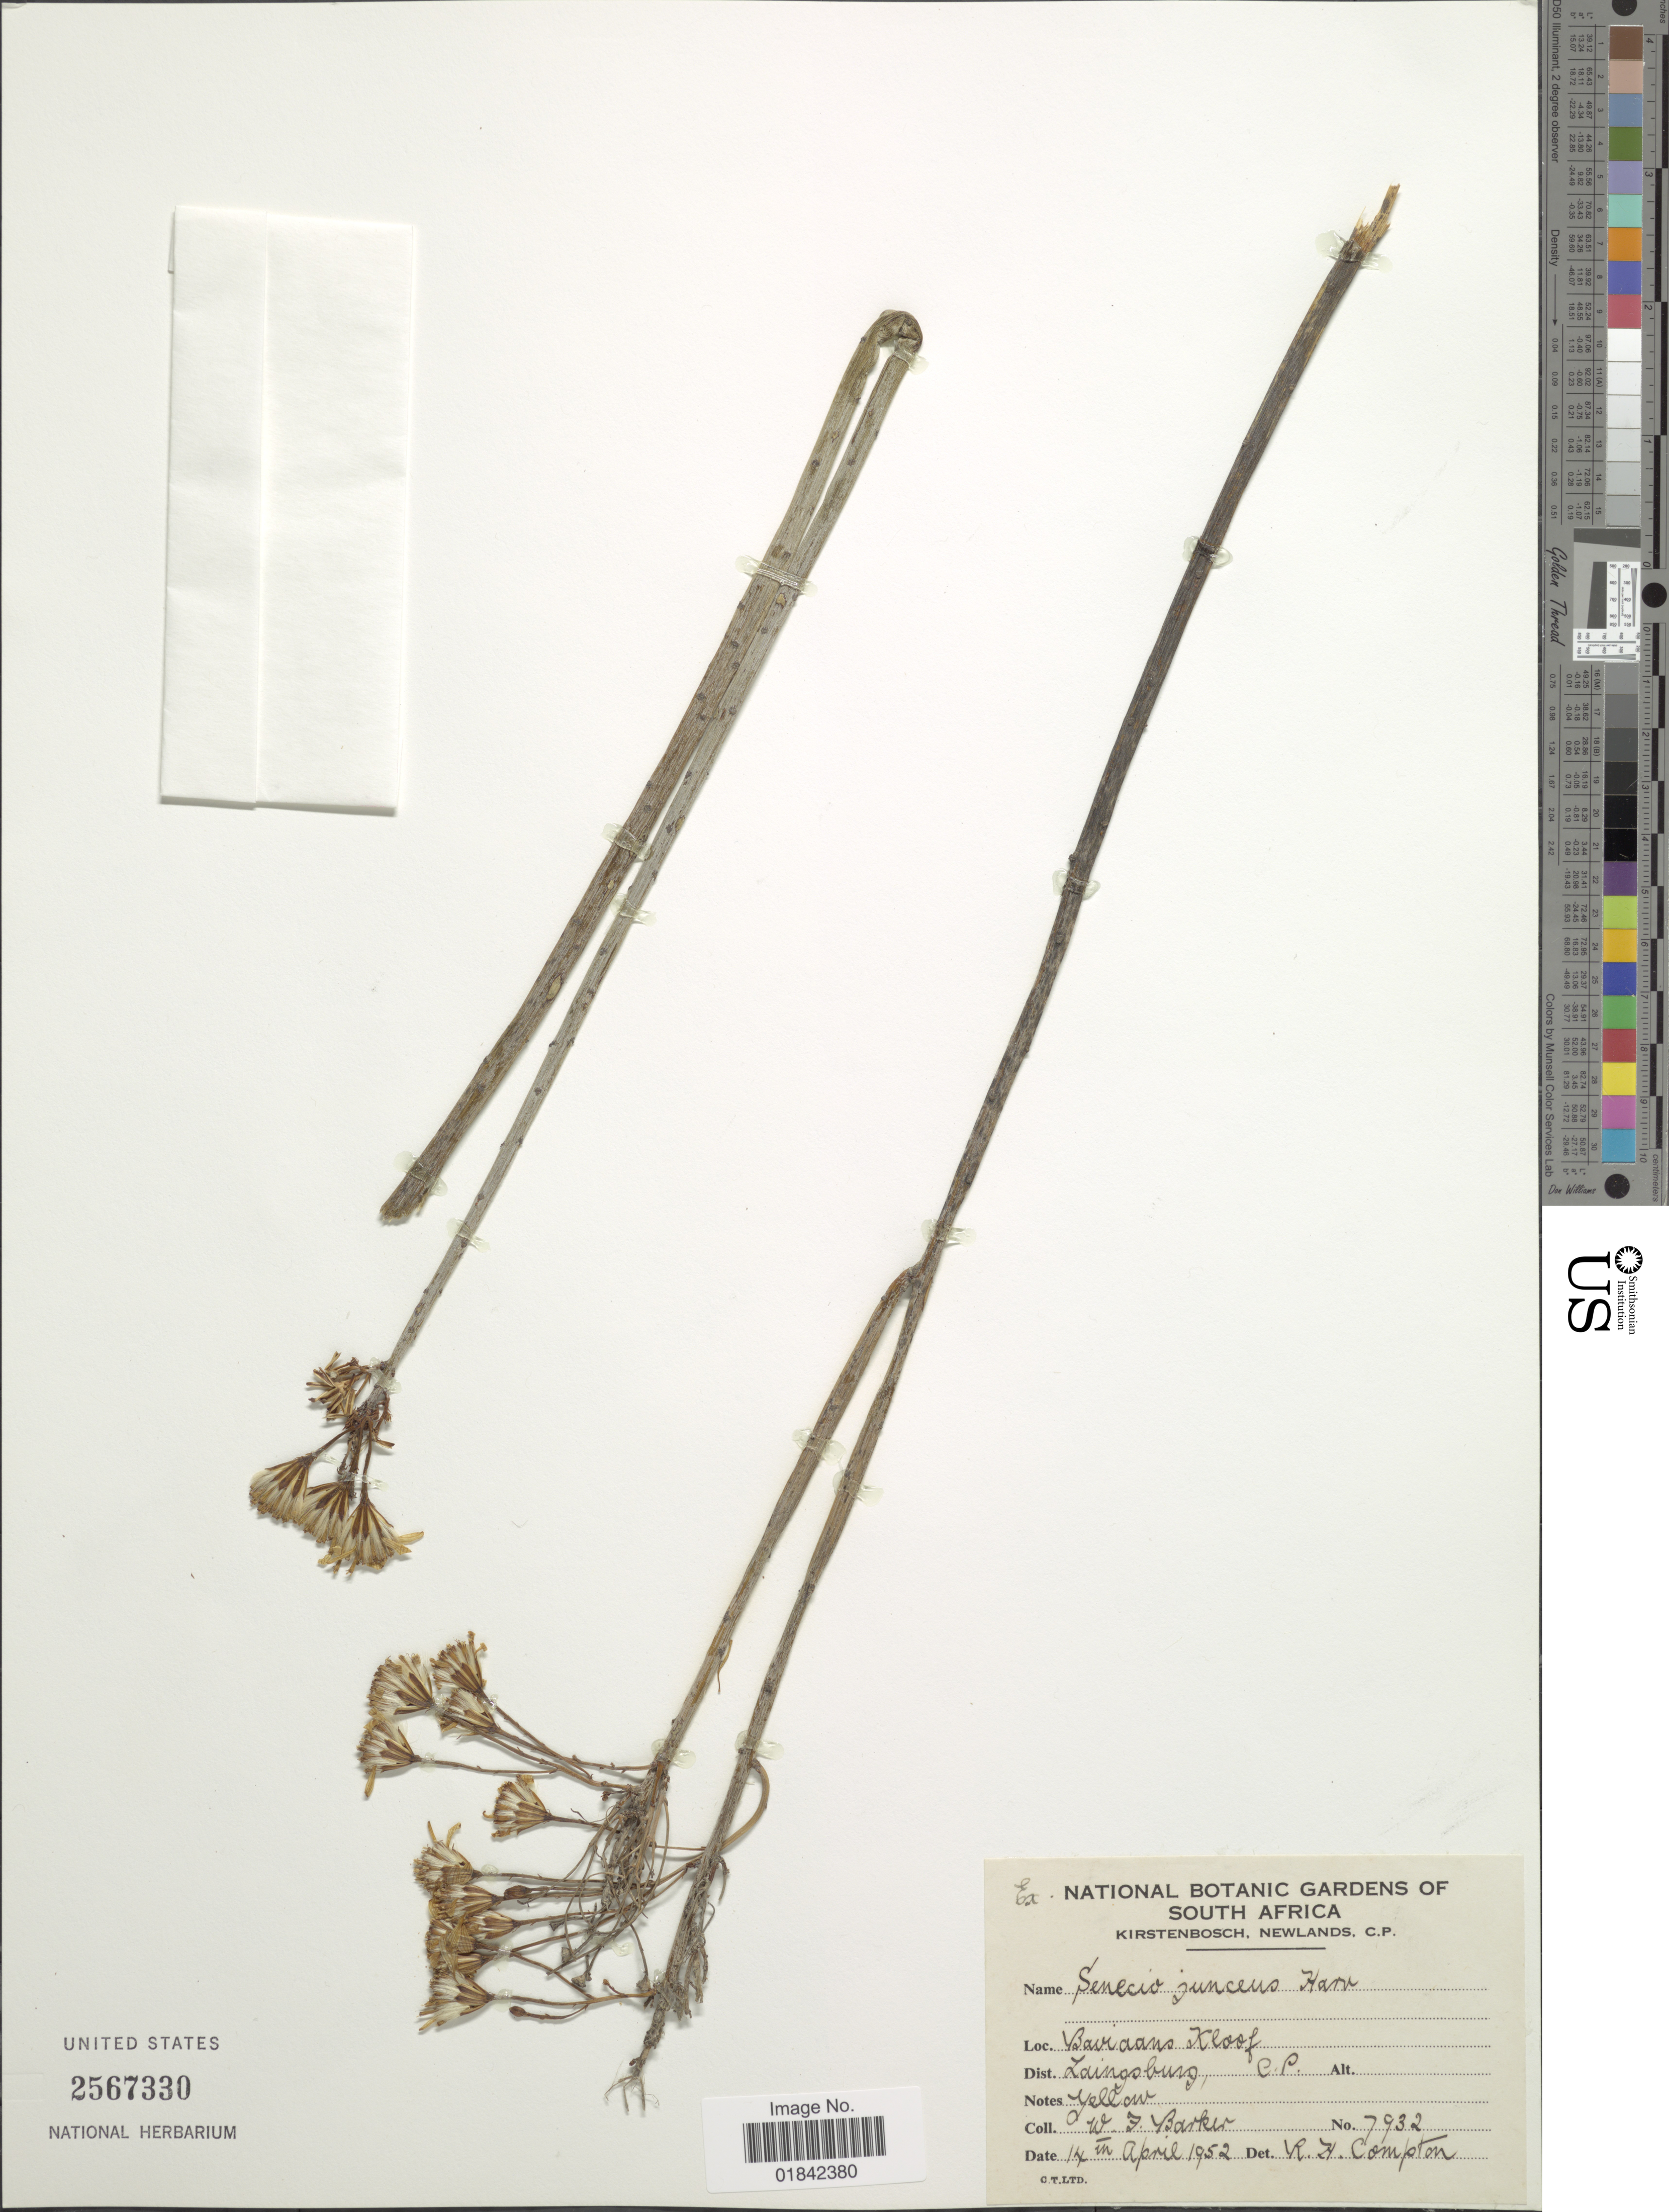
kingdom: Plantae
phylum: Tracheophyta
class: Magnoliopsida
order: Asterales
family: Asteraceae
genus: Senecio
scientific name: Senecio junceus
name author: (Less.) Harv.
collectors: W. F. Barker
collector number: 7932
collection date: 1952-04-14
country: South Africa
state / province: Western Cape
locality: Baviaans Kloof, Zaingsburg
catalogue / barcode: US 2567330